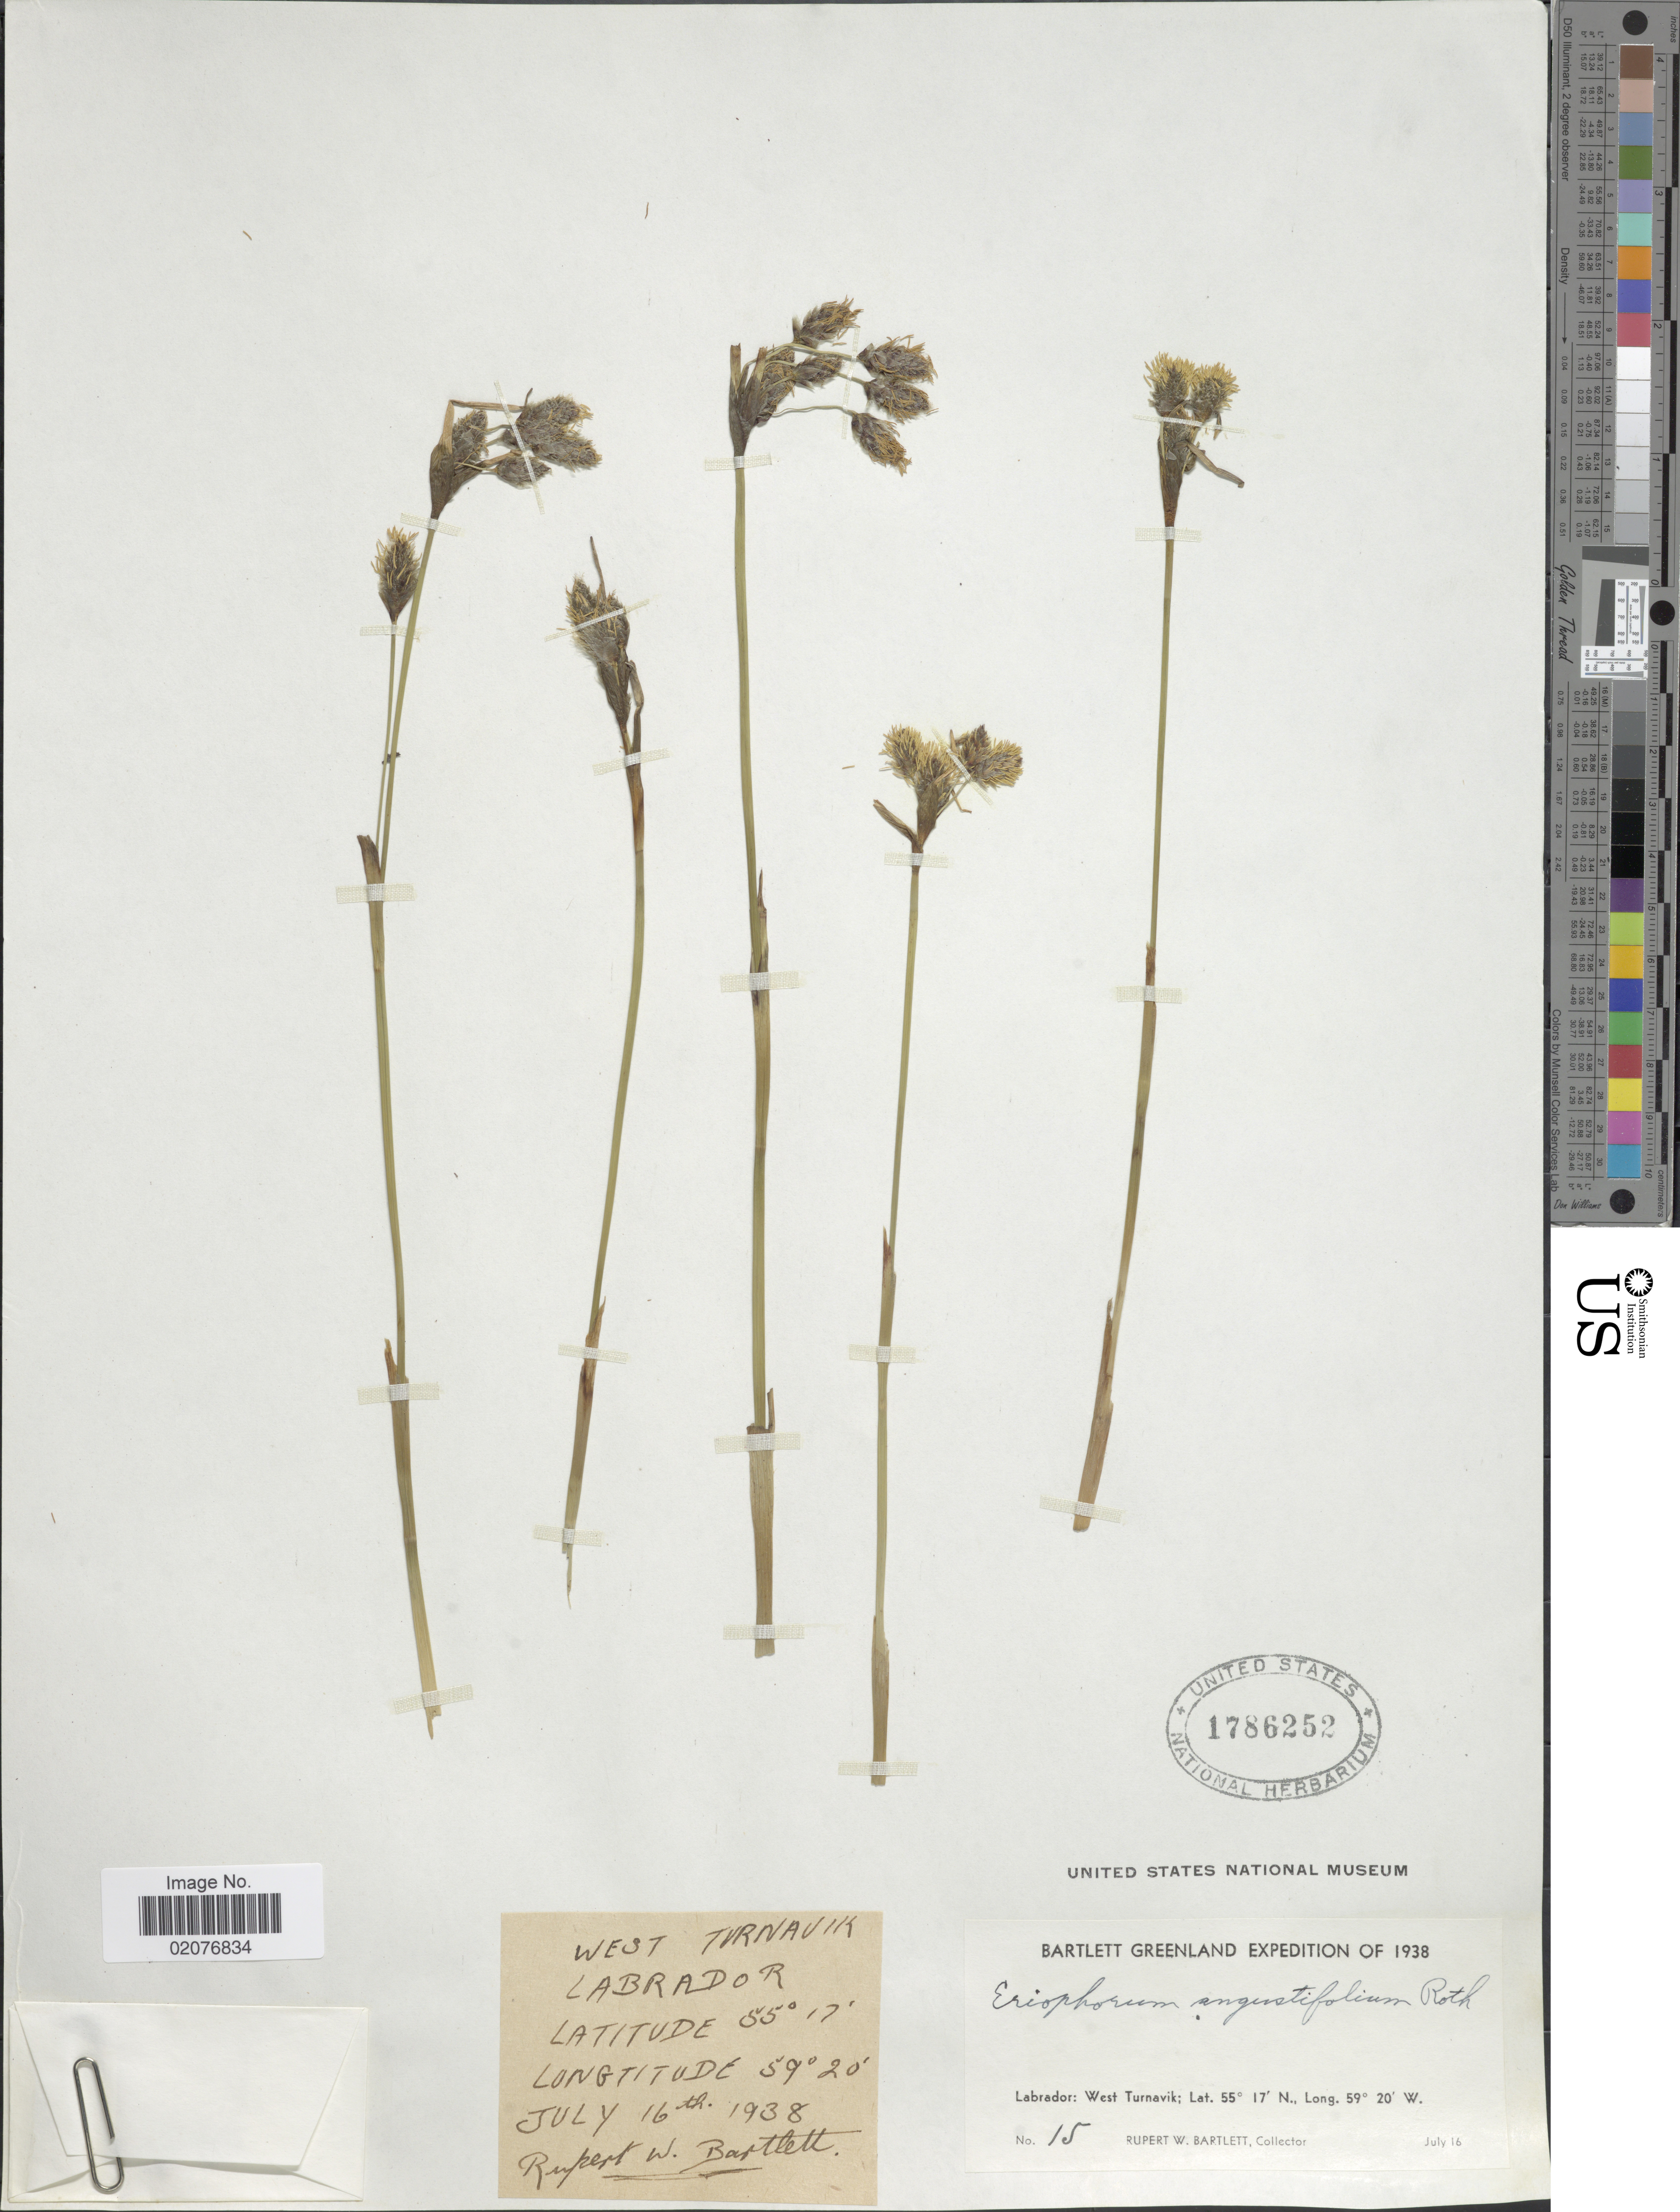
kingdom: Plantae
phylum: Tracheophyta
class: Liliopsida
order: Poales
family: Cyperaceae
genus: Eriophorum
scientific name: Eriophorum angustifolium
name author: Honck.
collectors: R. W. Bartlett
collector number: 15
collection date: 1938-07-16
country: Canada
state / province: Newfoundland and Labrador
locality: Bartlett Greenland, Labrador: WestTurnavik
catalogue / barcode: US 1786252